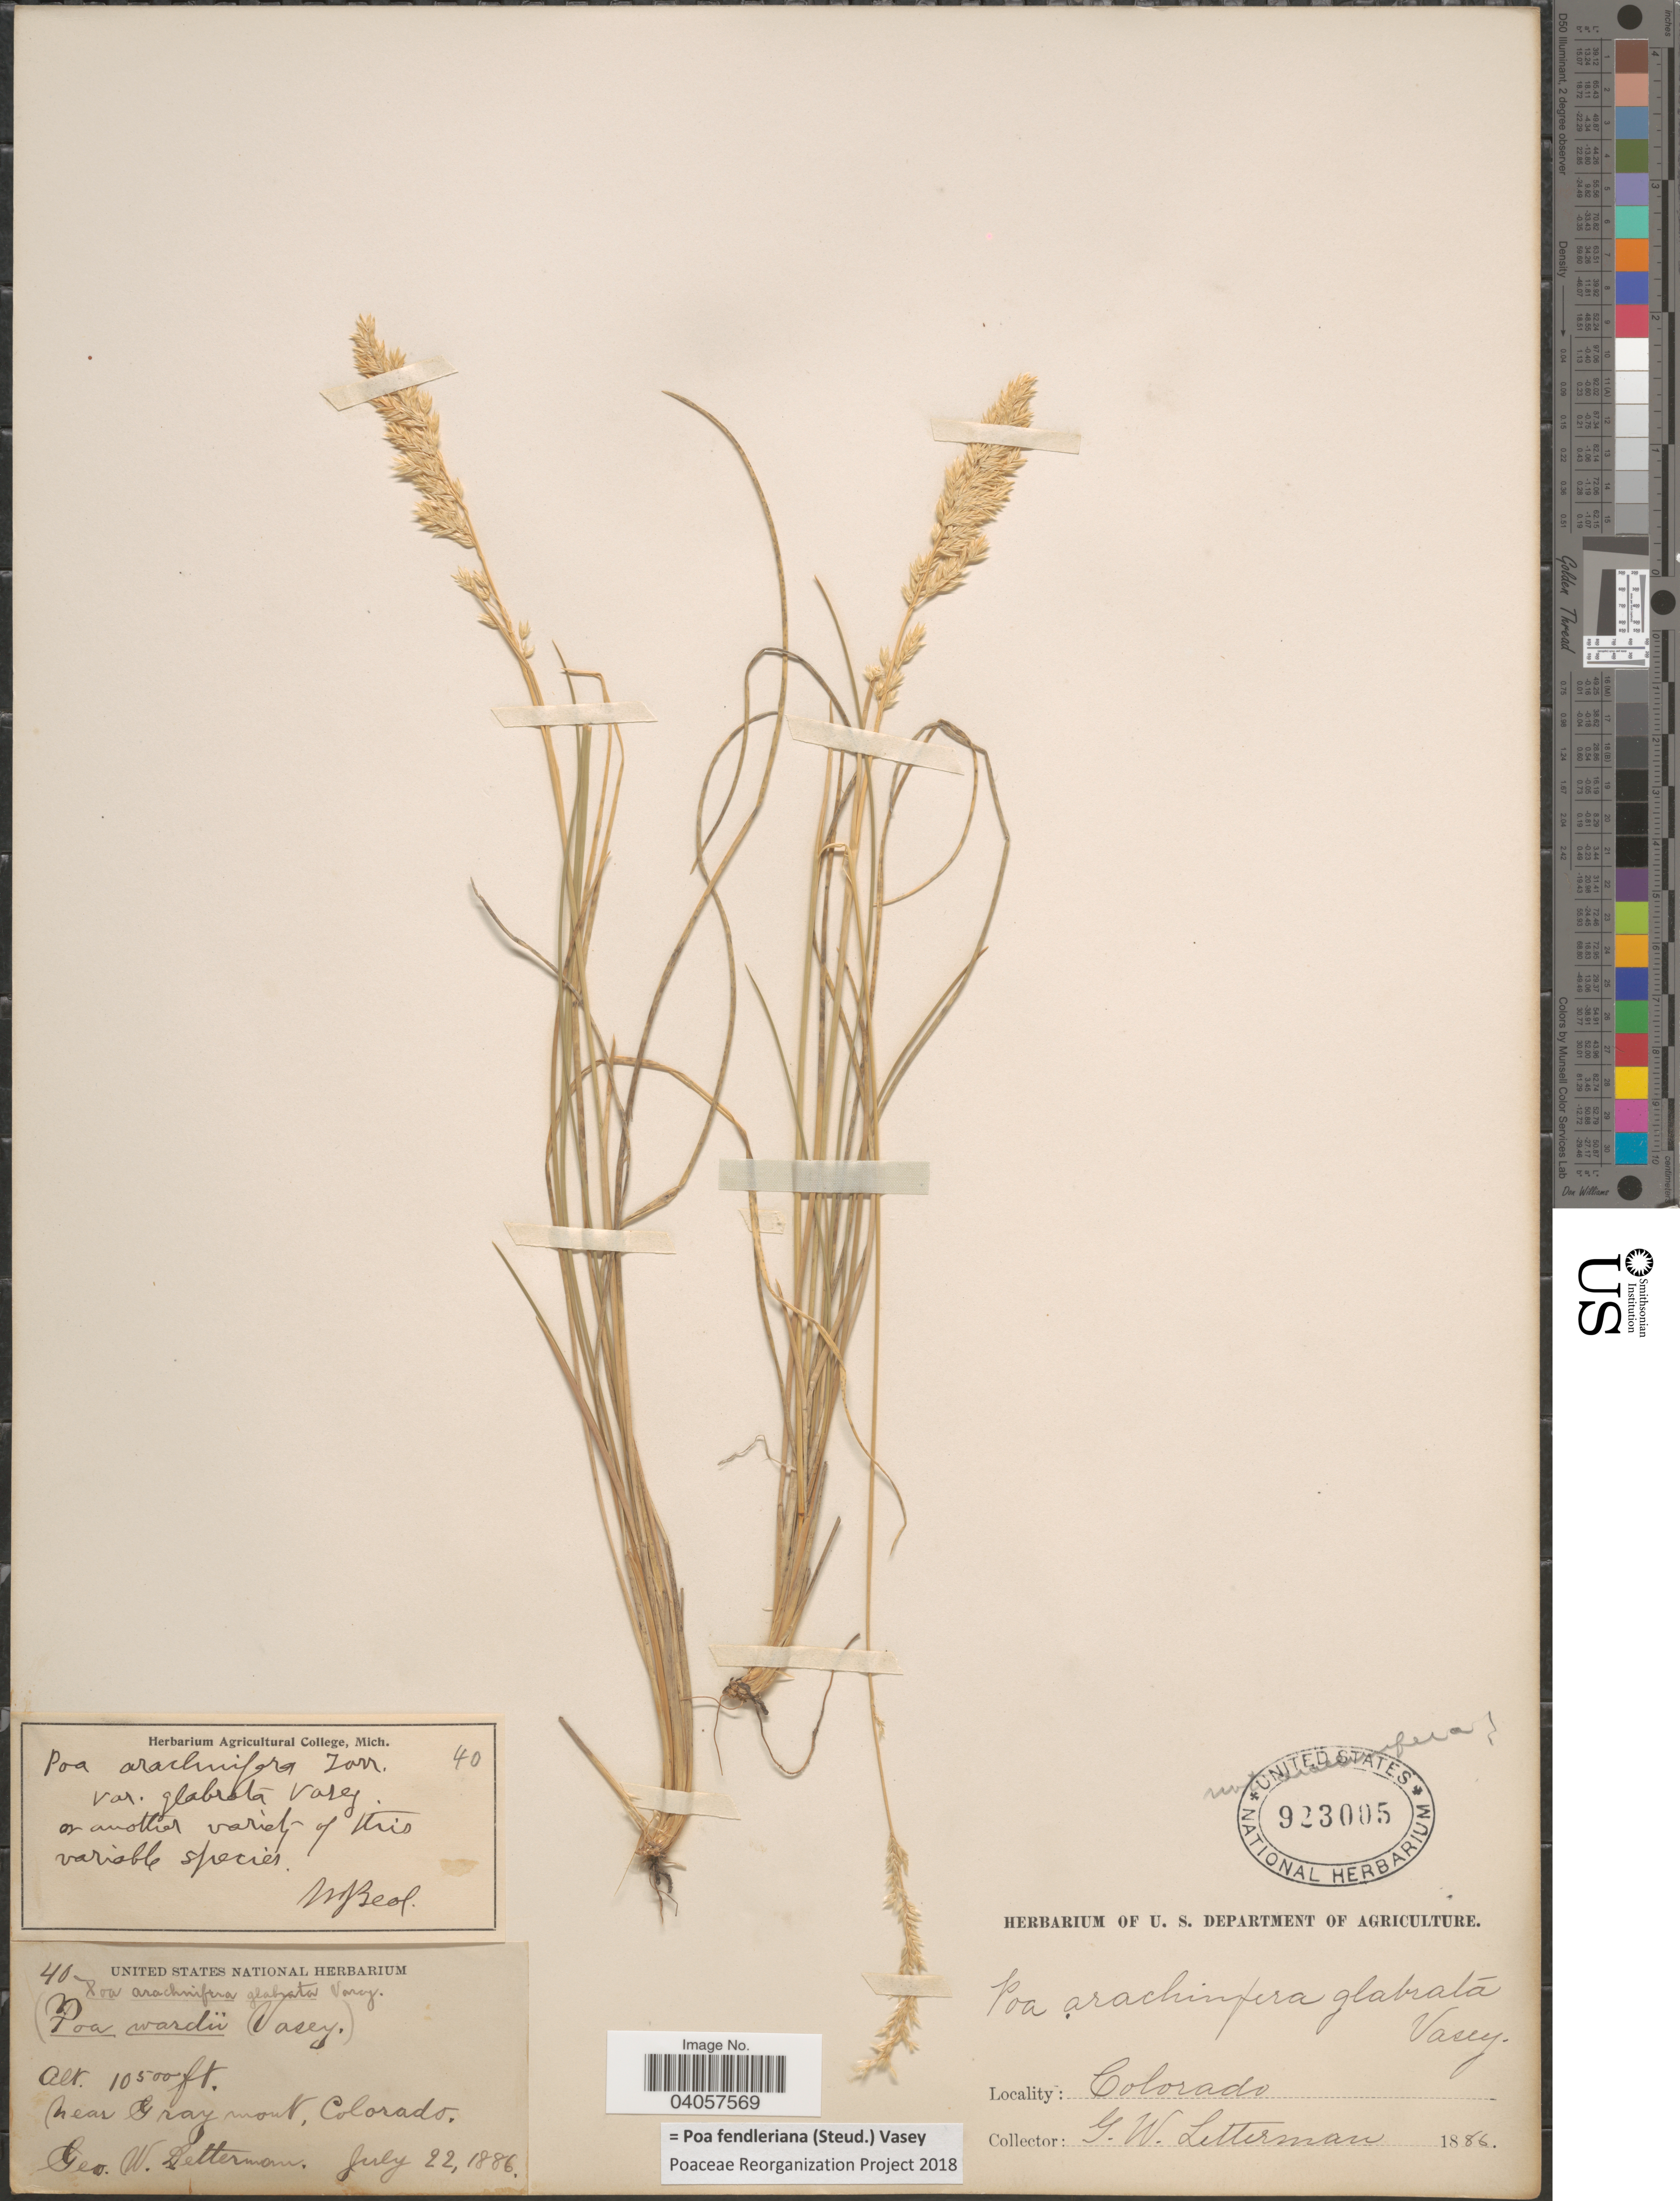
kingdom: Plantae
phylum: Tracheophyta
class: Liliopsida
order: Poales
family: Poaceae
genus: Poa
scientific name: Poa fendleriana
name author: (Steud.) Vasey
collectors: G. W. Letterman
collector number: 40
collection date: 1886-07-22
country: United States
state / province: Colorado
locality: Near Graymont.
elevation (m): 3200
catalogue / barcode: US 923005